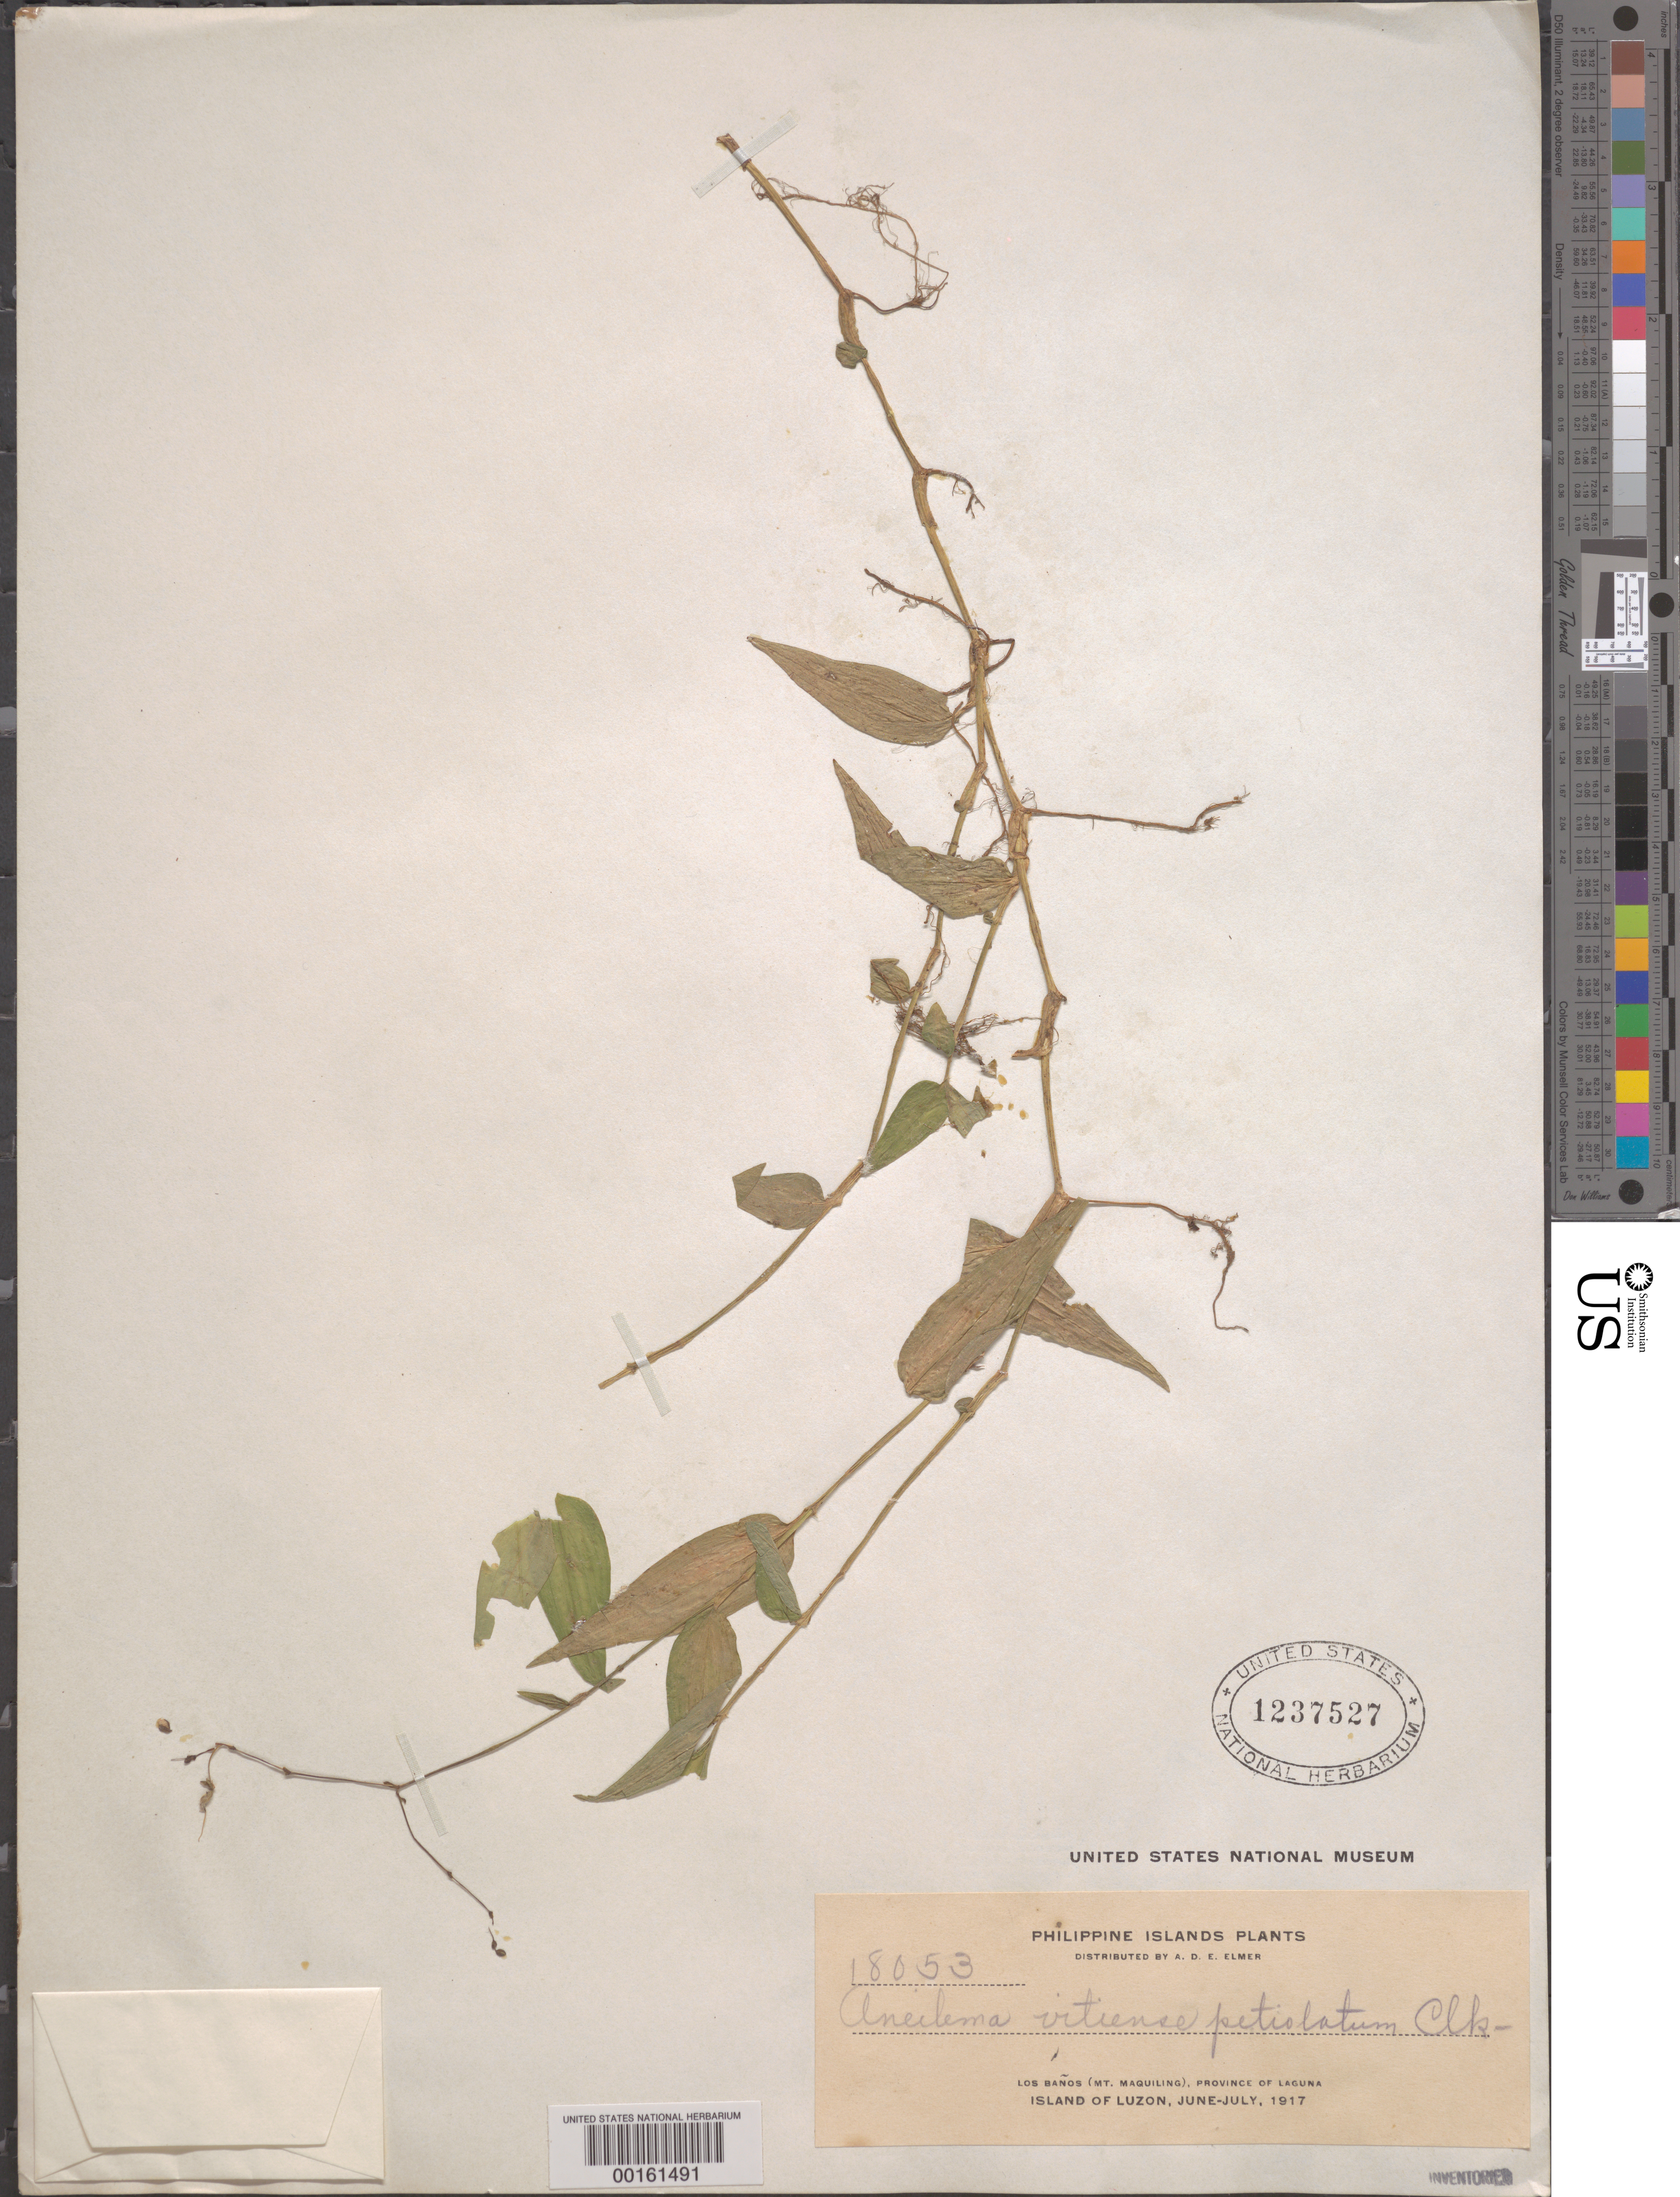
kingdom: Plantae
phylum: Tracheophyta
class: Liliopsida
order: Commelinales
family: Commelinaceae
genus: Rhopalephora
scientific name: Rhopalephora vitiensis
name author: (Seem.) Faden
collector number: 18053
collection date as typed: Jun 1917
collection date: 1917-06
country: Philippines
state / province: Calabarzon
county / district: Laguna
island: Luzon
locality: Los banos; mt. maquiling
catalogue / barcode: US 1237527